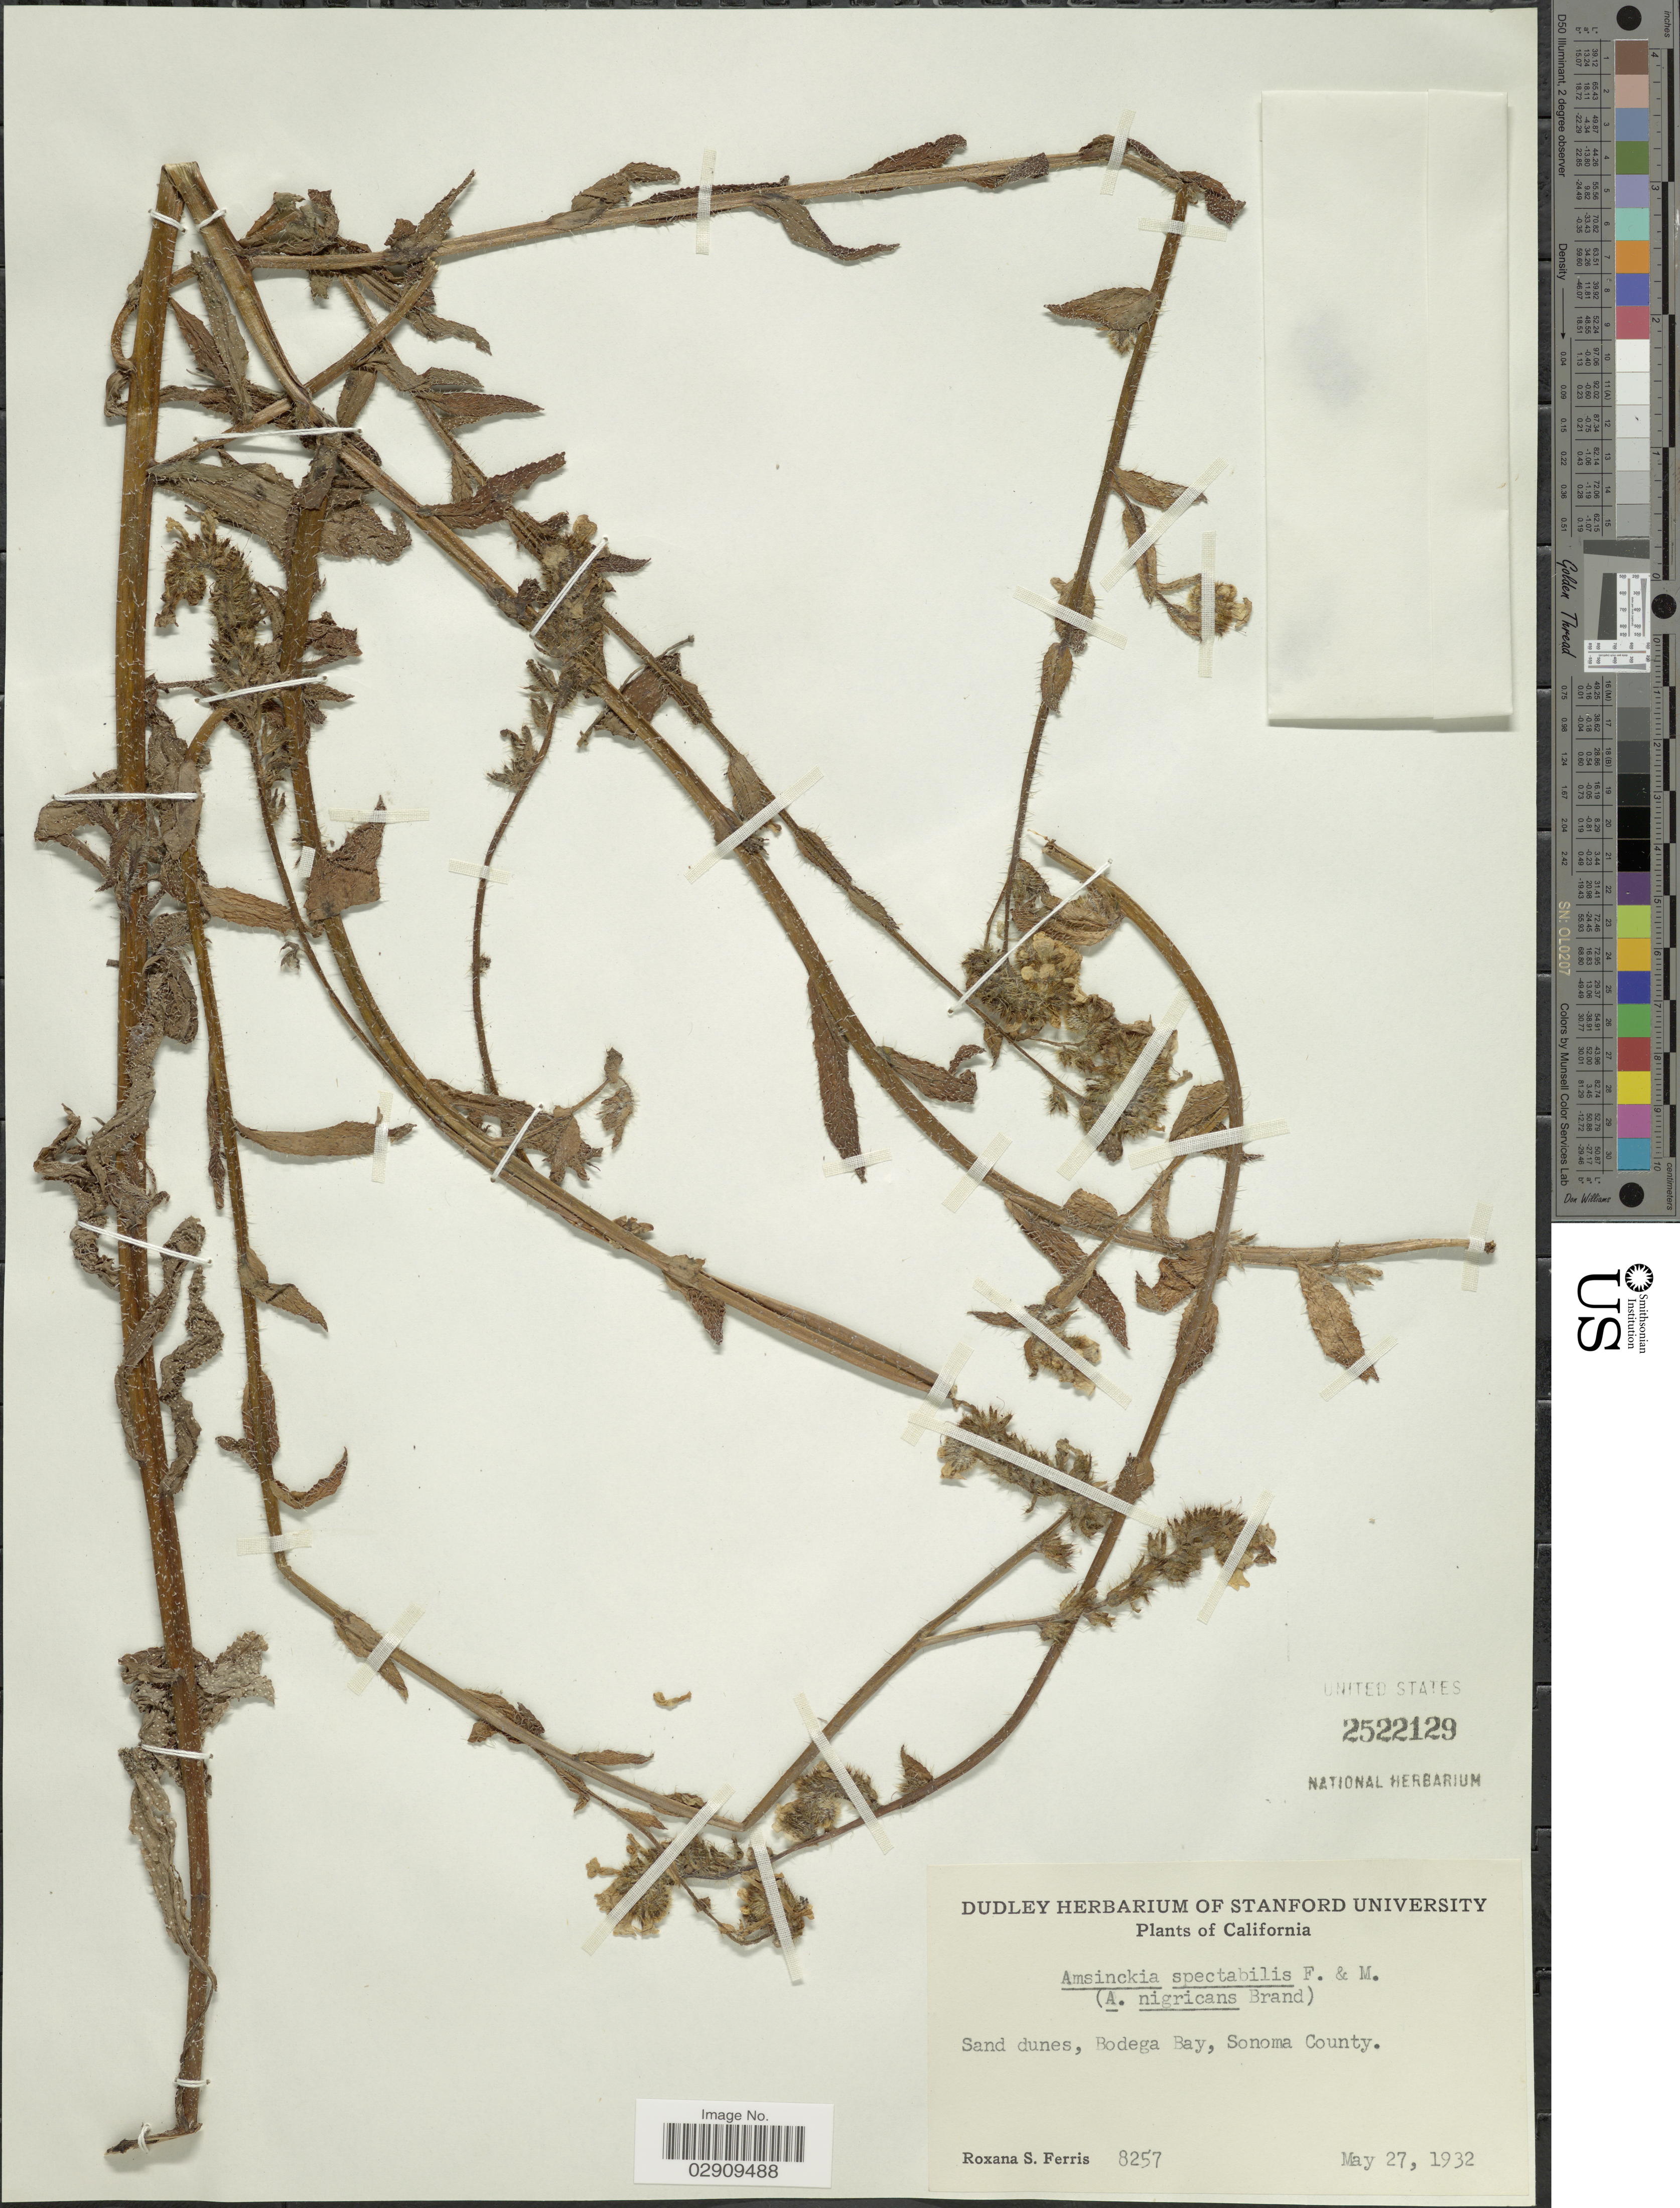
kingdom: Plantae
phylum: Tracheophyta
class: Magnoliopsida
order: Boraginales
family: Boraginaceae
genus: Amsinckia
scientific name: Amsinckia spectabilis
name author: Fisch. & C.A. Mey.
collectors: R. S. Ferris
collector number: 8257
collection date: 1932-05-27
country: United States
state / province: California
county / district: Sonoma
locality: Sand dunes, Bodega Bay, Sonoma County.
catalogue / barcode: US 2522129